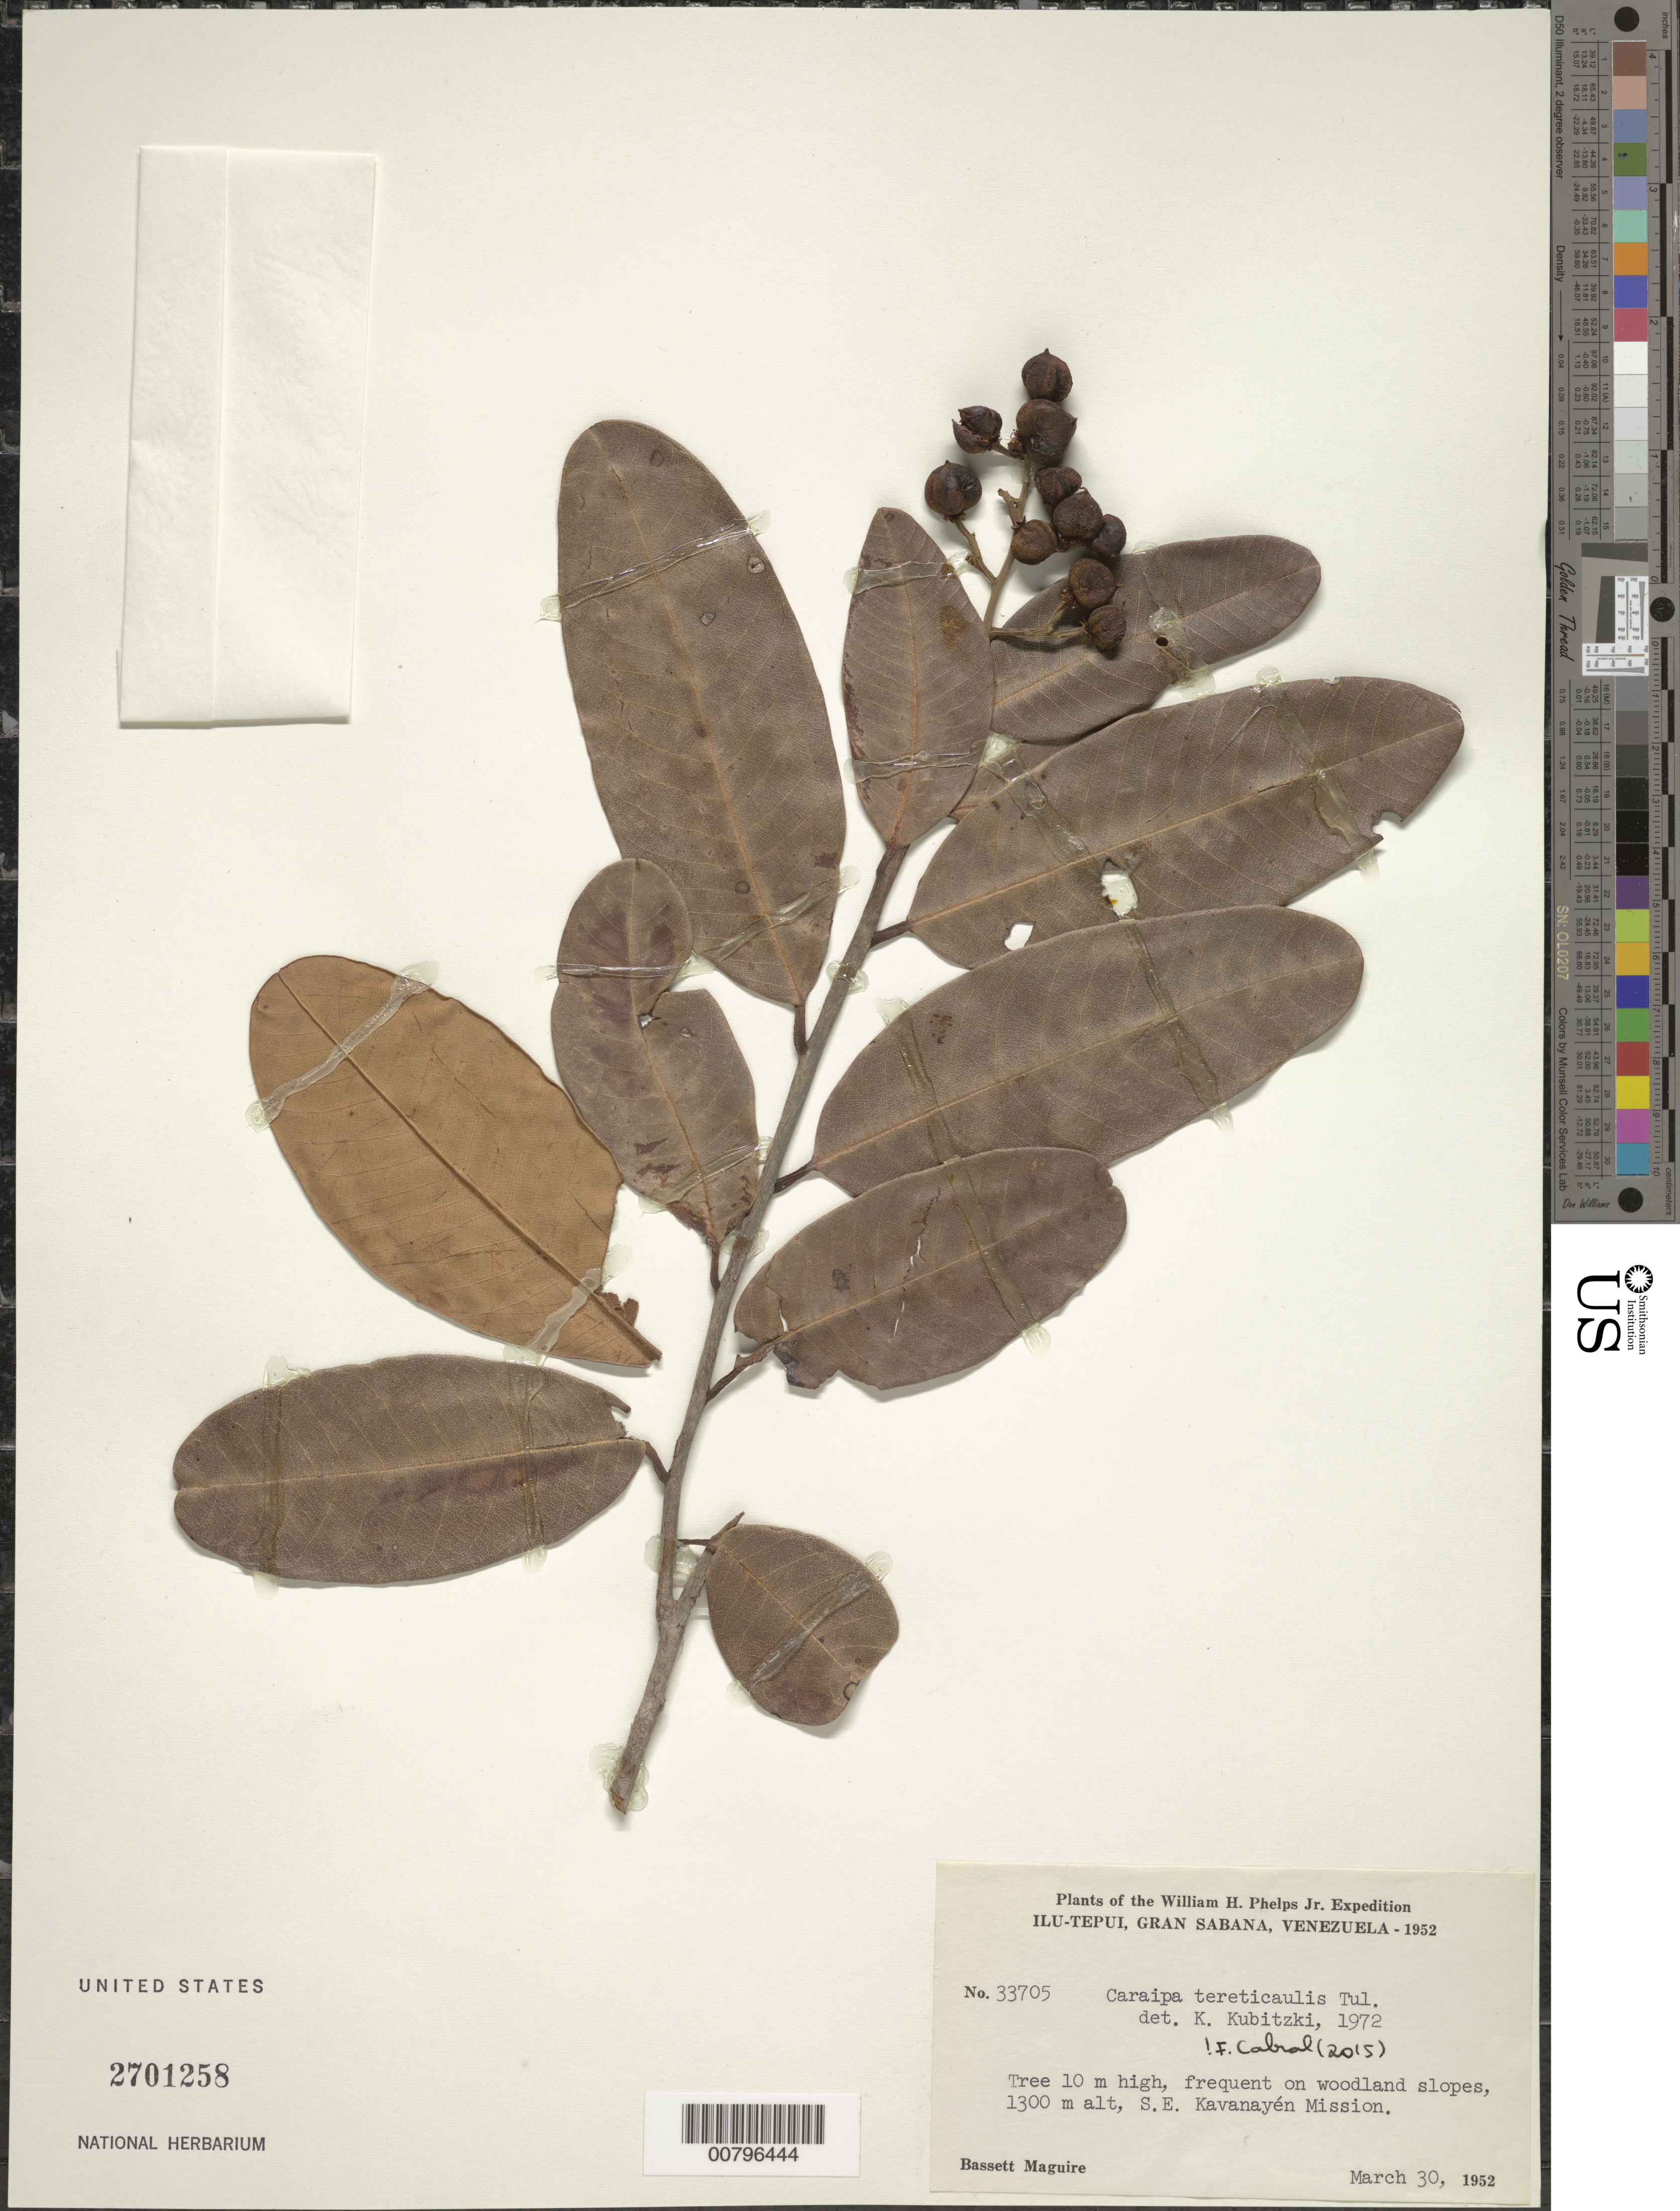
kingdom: Plantae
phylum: Tracheophyta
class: Magnoliopsida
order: Malpighiales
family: Calophyllaceae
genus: Caraipa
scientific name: Caraipa tereticaulis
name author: Tul.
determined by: Kubitzki, Klaus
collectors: B. Maguire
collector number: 33705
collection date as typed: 30-Mar-52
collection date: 1952-03-30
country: Venezuela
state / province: Bolívar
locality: Gran Sabana, Ilu-tepuí, Kavanayén Mission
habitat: Woodland slopes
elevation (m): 1300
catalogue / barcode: US 2701258